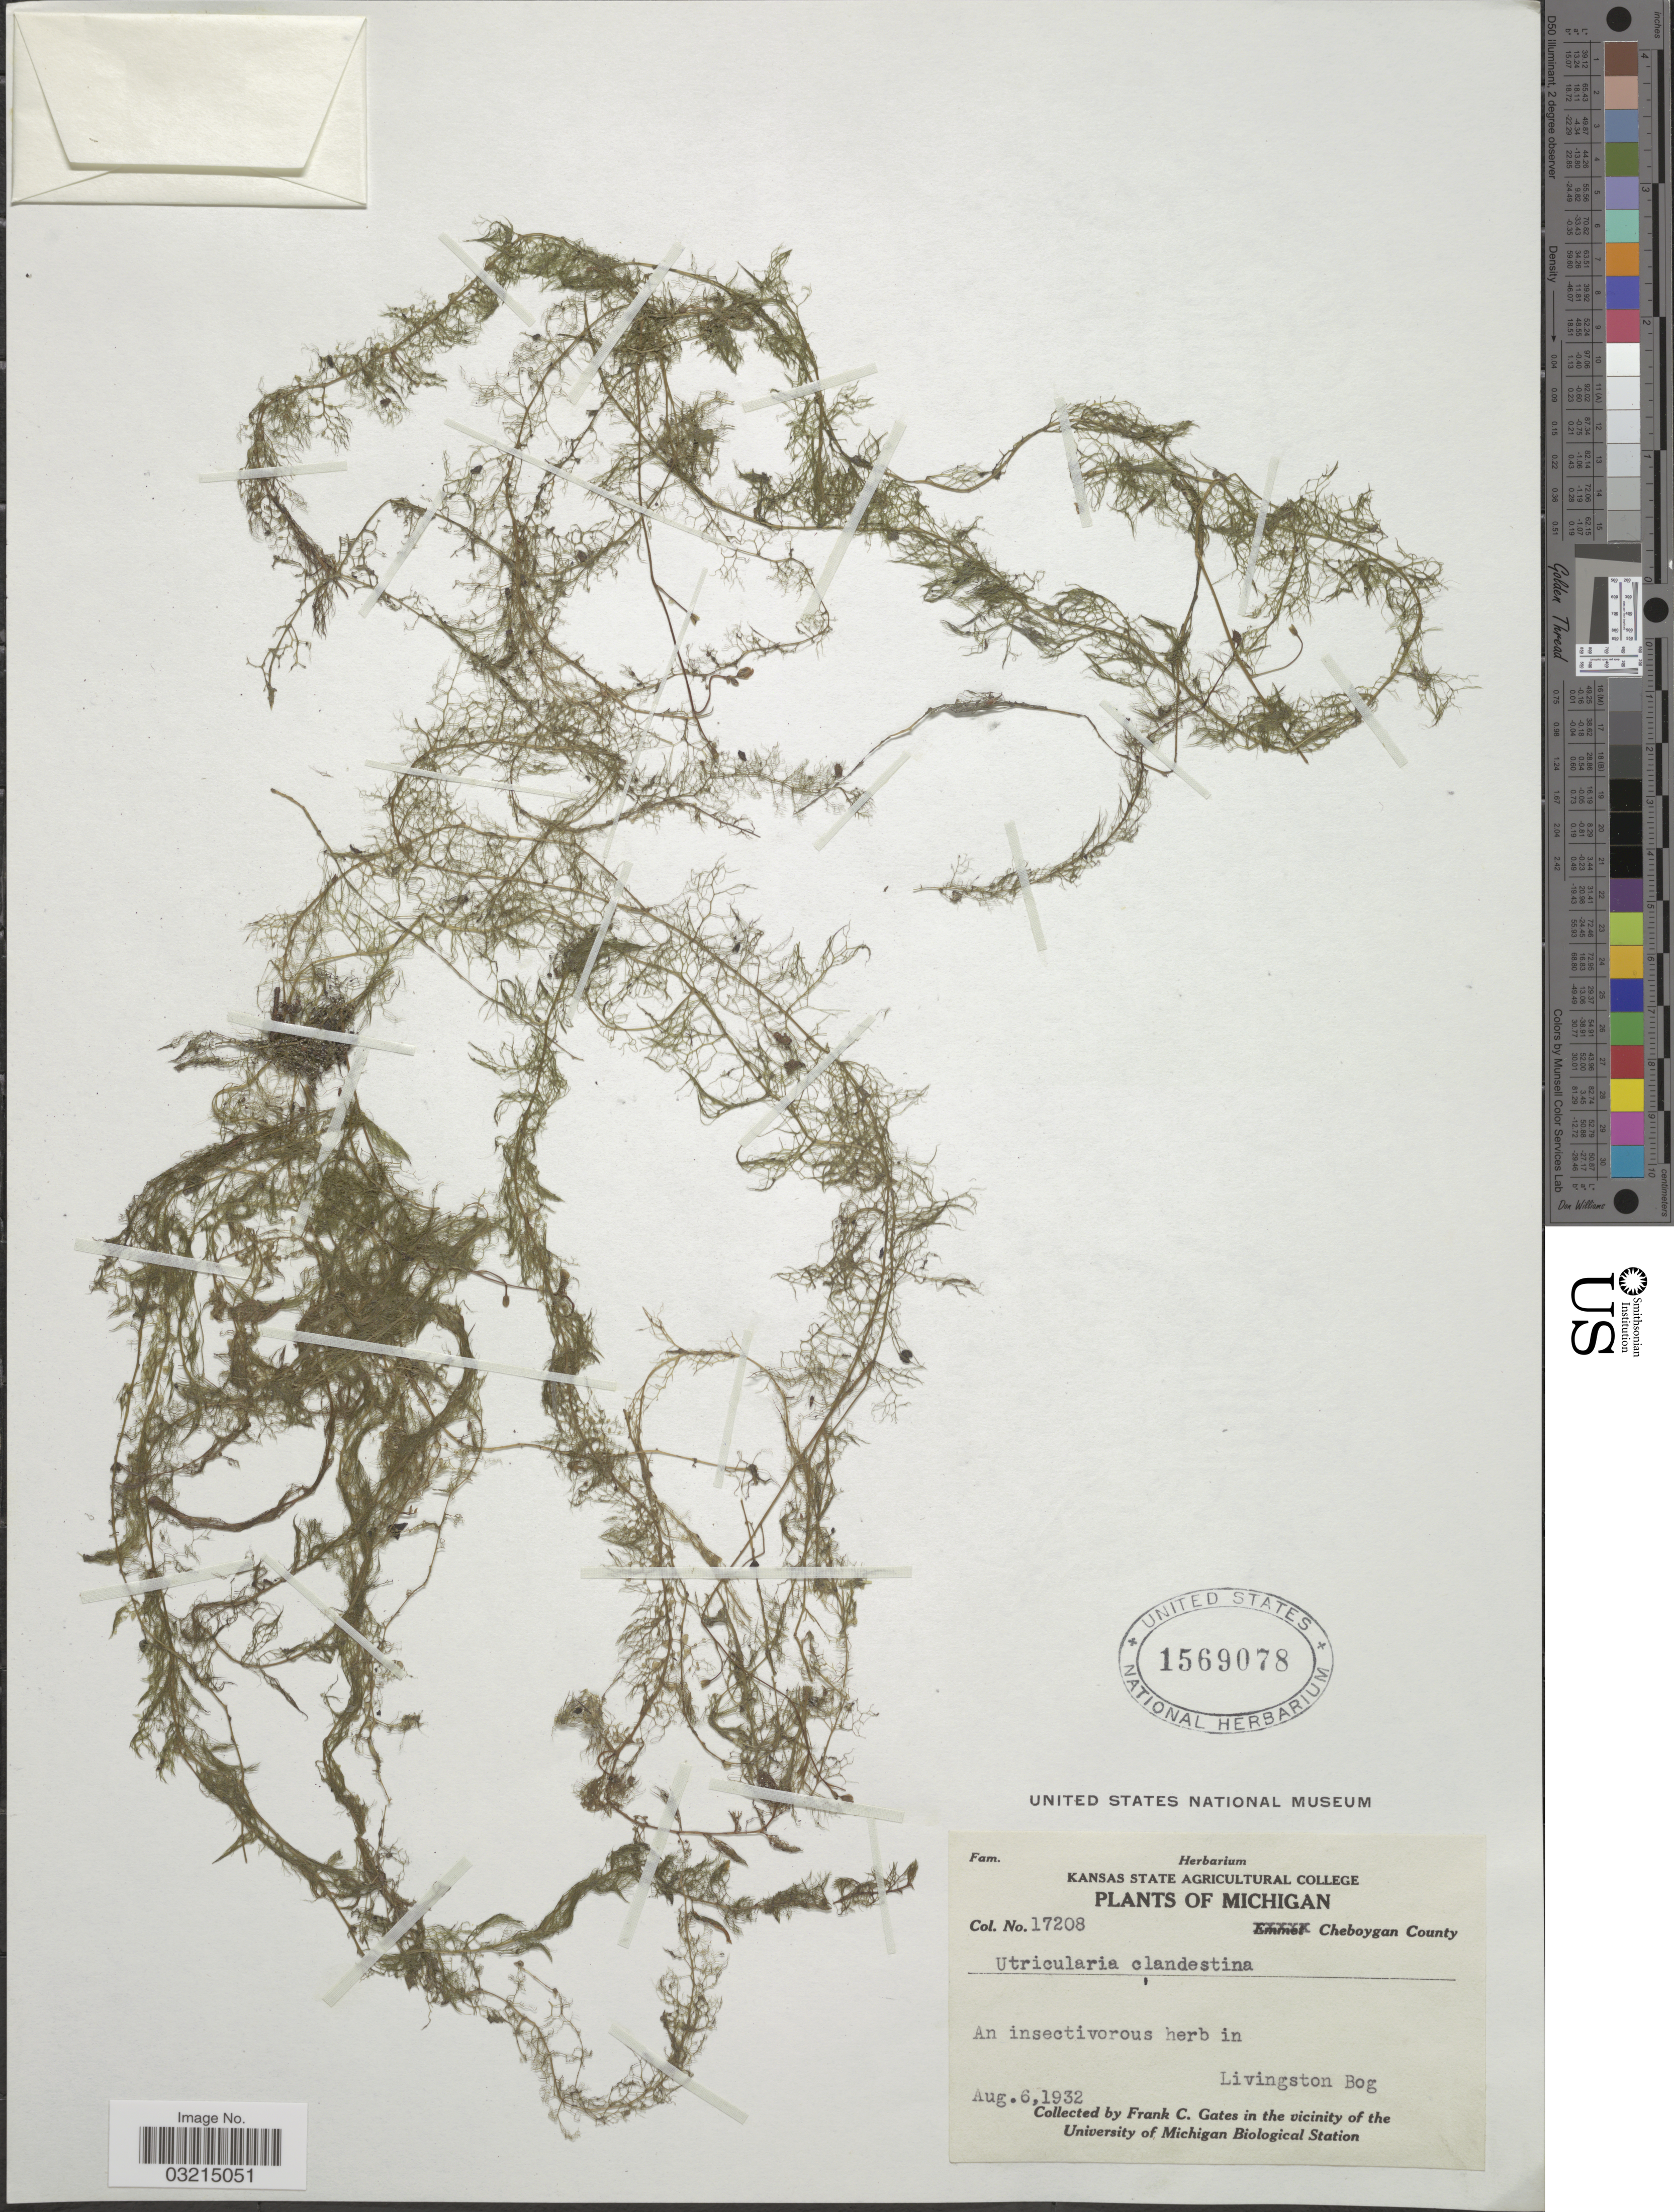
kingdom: Plantae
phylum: Tracheophyta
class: Magnoliopsida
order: Lamiales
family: Lentibulariaceae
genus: Utricularia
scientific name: Utricularia geminiscapa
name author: Benj.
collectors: F. C. Gates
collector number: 17208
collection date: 1932-08-06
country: United States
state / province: Michigan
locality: Cheboygan County. Livingston Bog. In the vicinity of the University of Michigan Biological Station.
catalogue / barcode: US 1569078